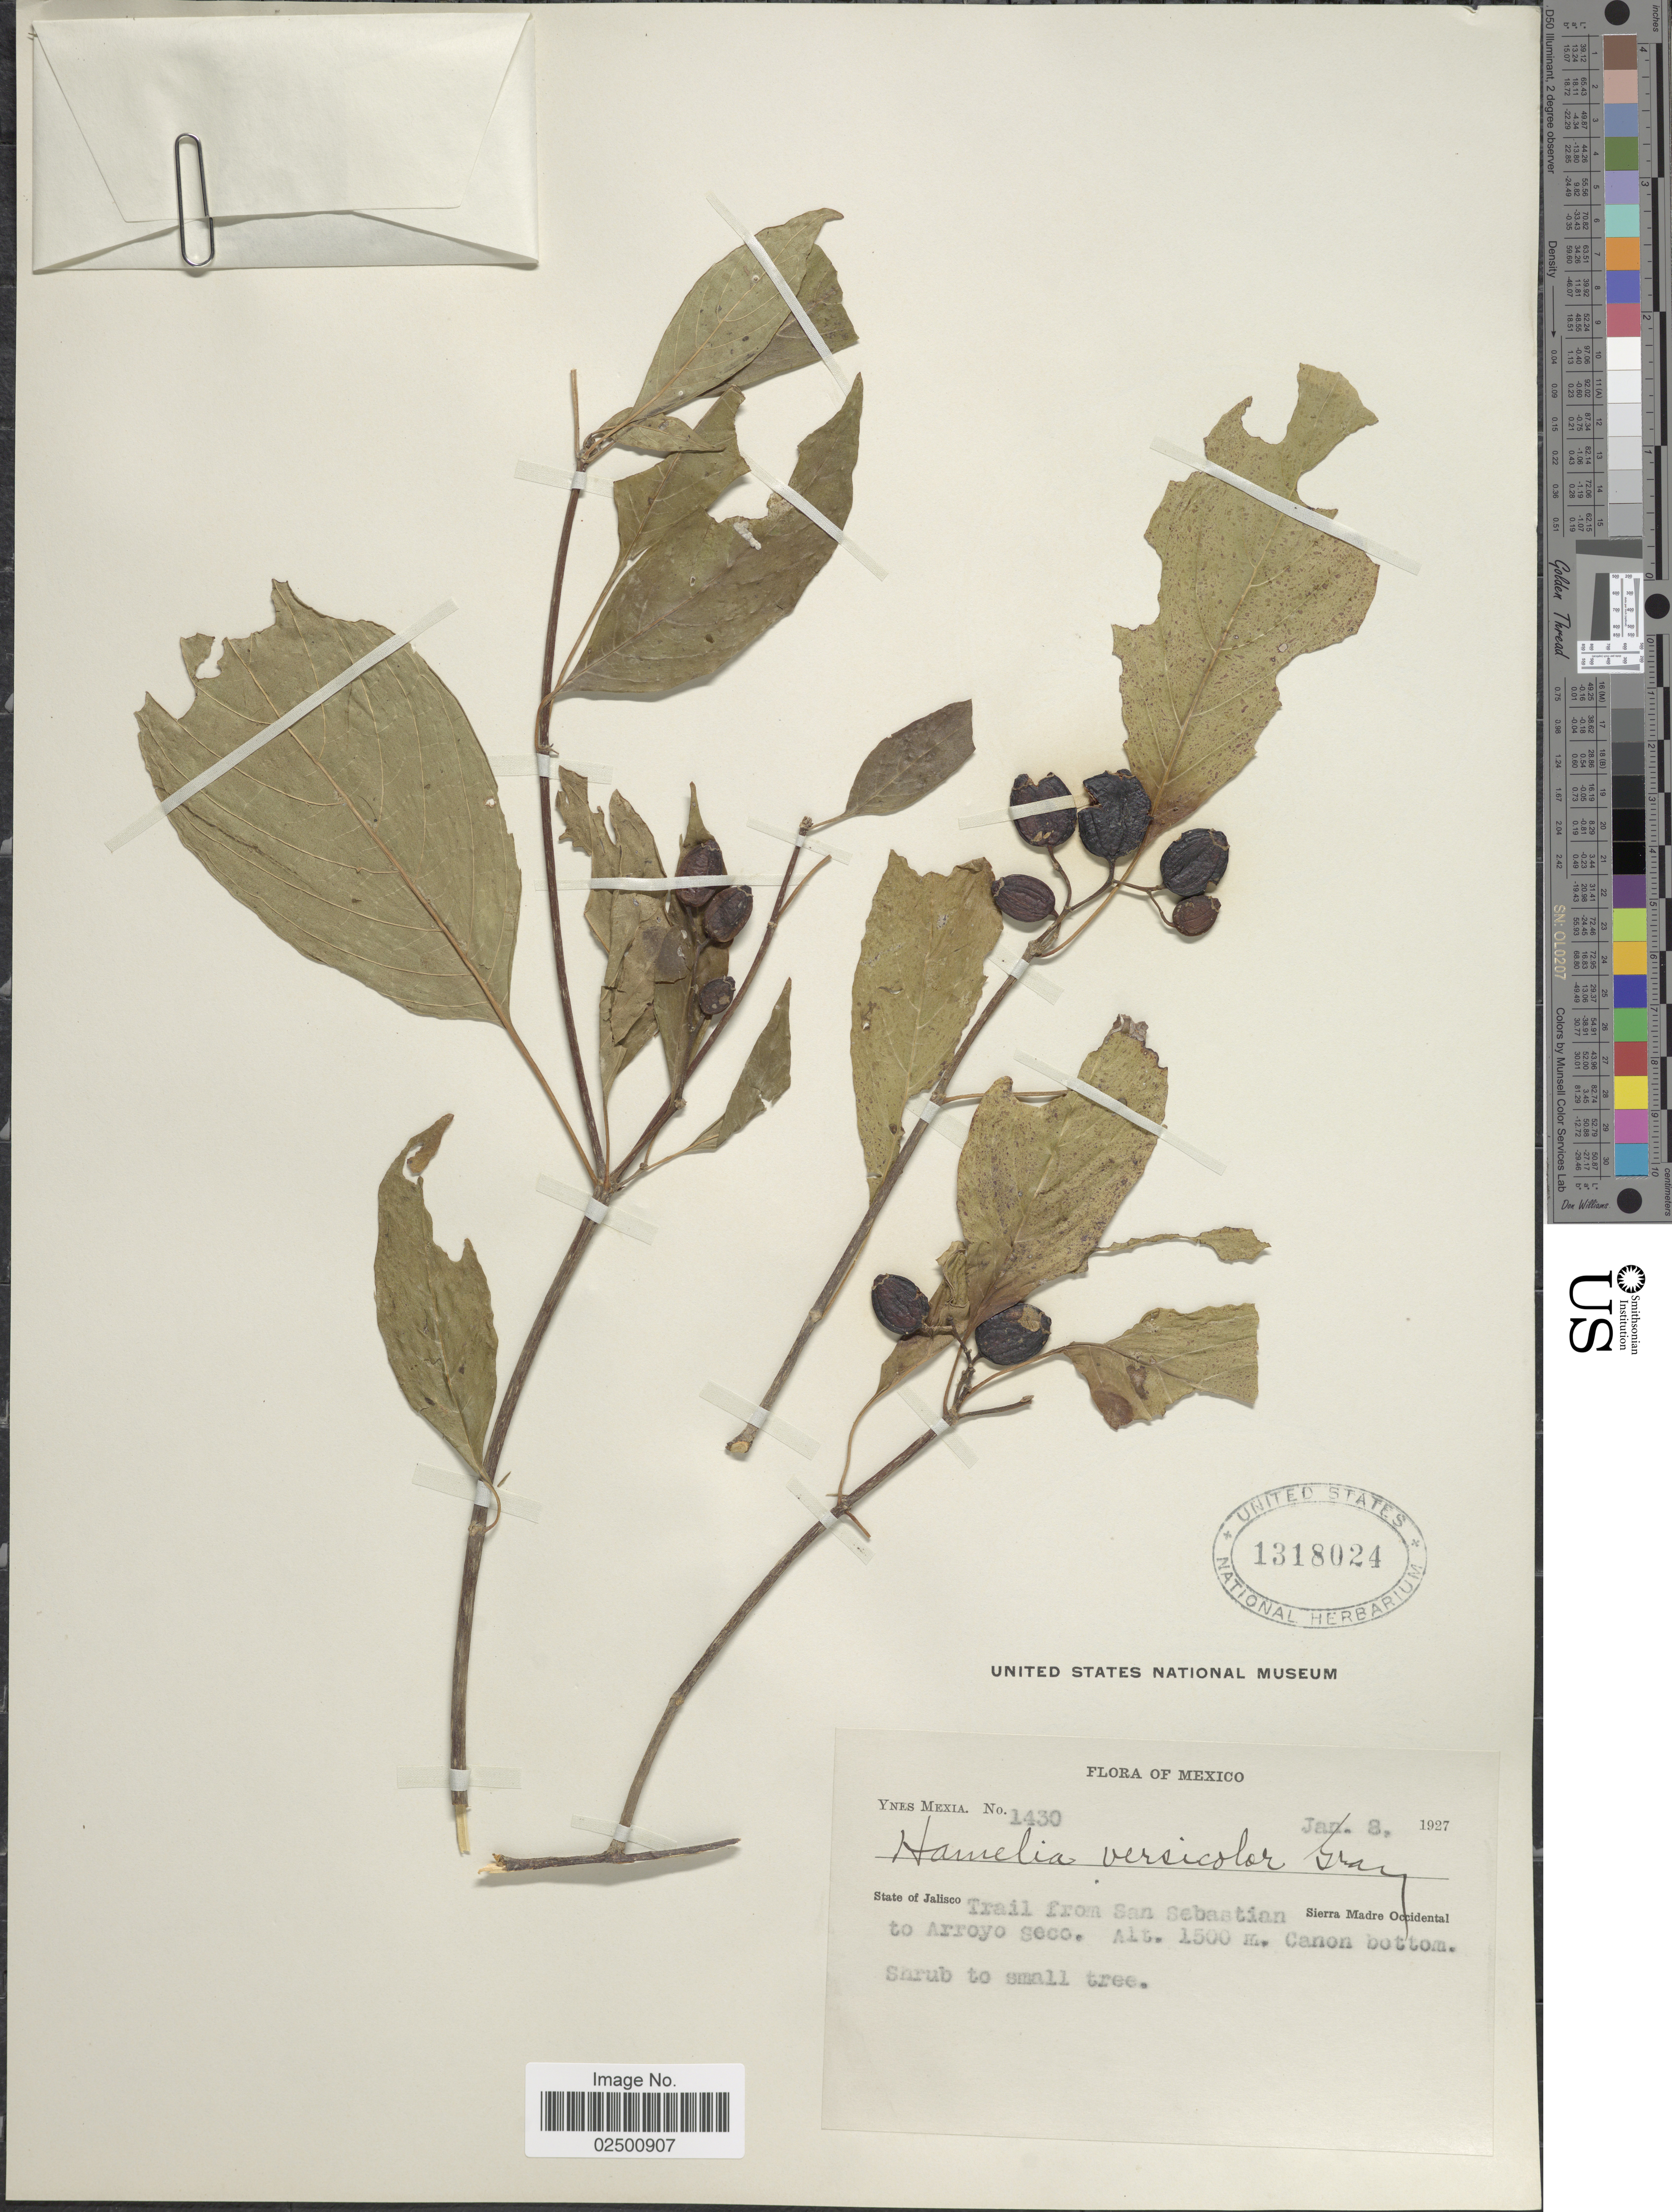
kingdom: Plantae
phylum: Tracheophyta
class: Magnoliopsida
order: Gentianales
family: Rubiaceae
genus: Hamelia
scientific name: Hamelia versicolor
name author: A. Gray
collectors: Y. Mexia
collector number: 1430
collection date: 1927-01-02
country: Mexico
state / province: Jalisco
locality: Trail from San Sebastian to Arroyo Seco. Sierra Madre Occidental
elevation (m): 1500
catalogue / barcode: US 1318024